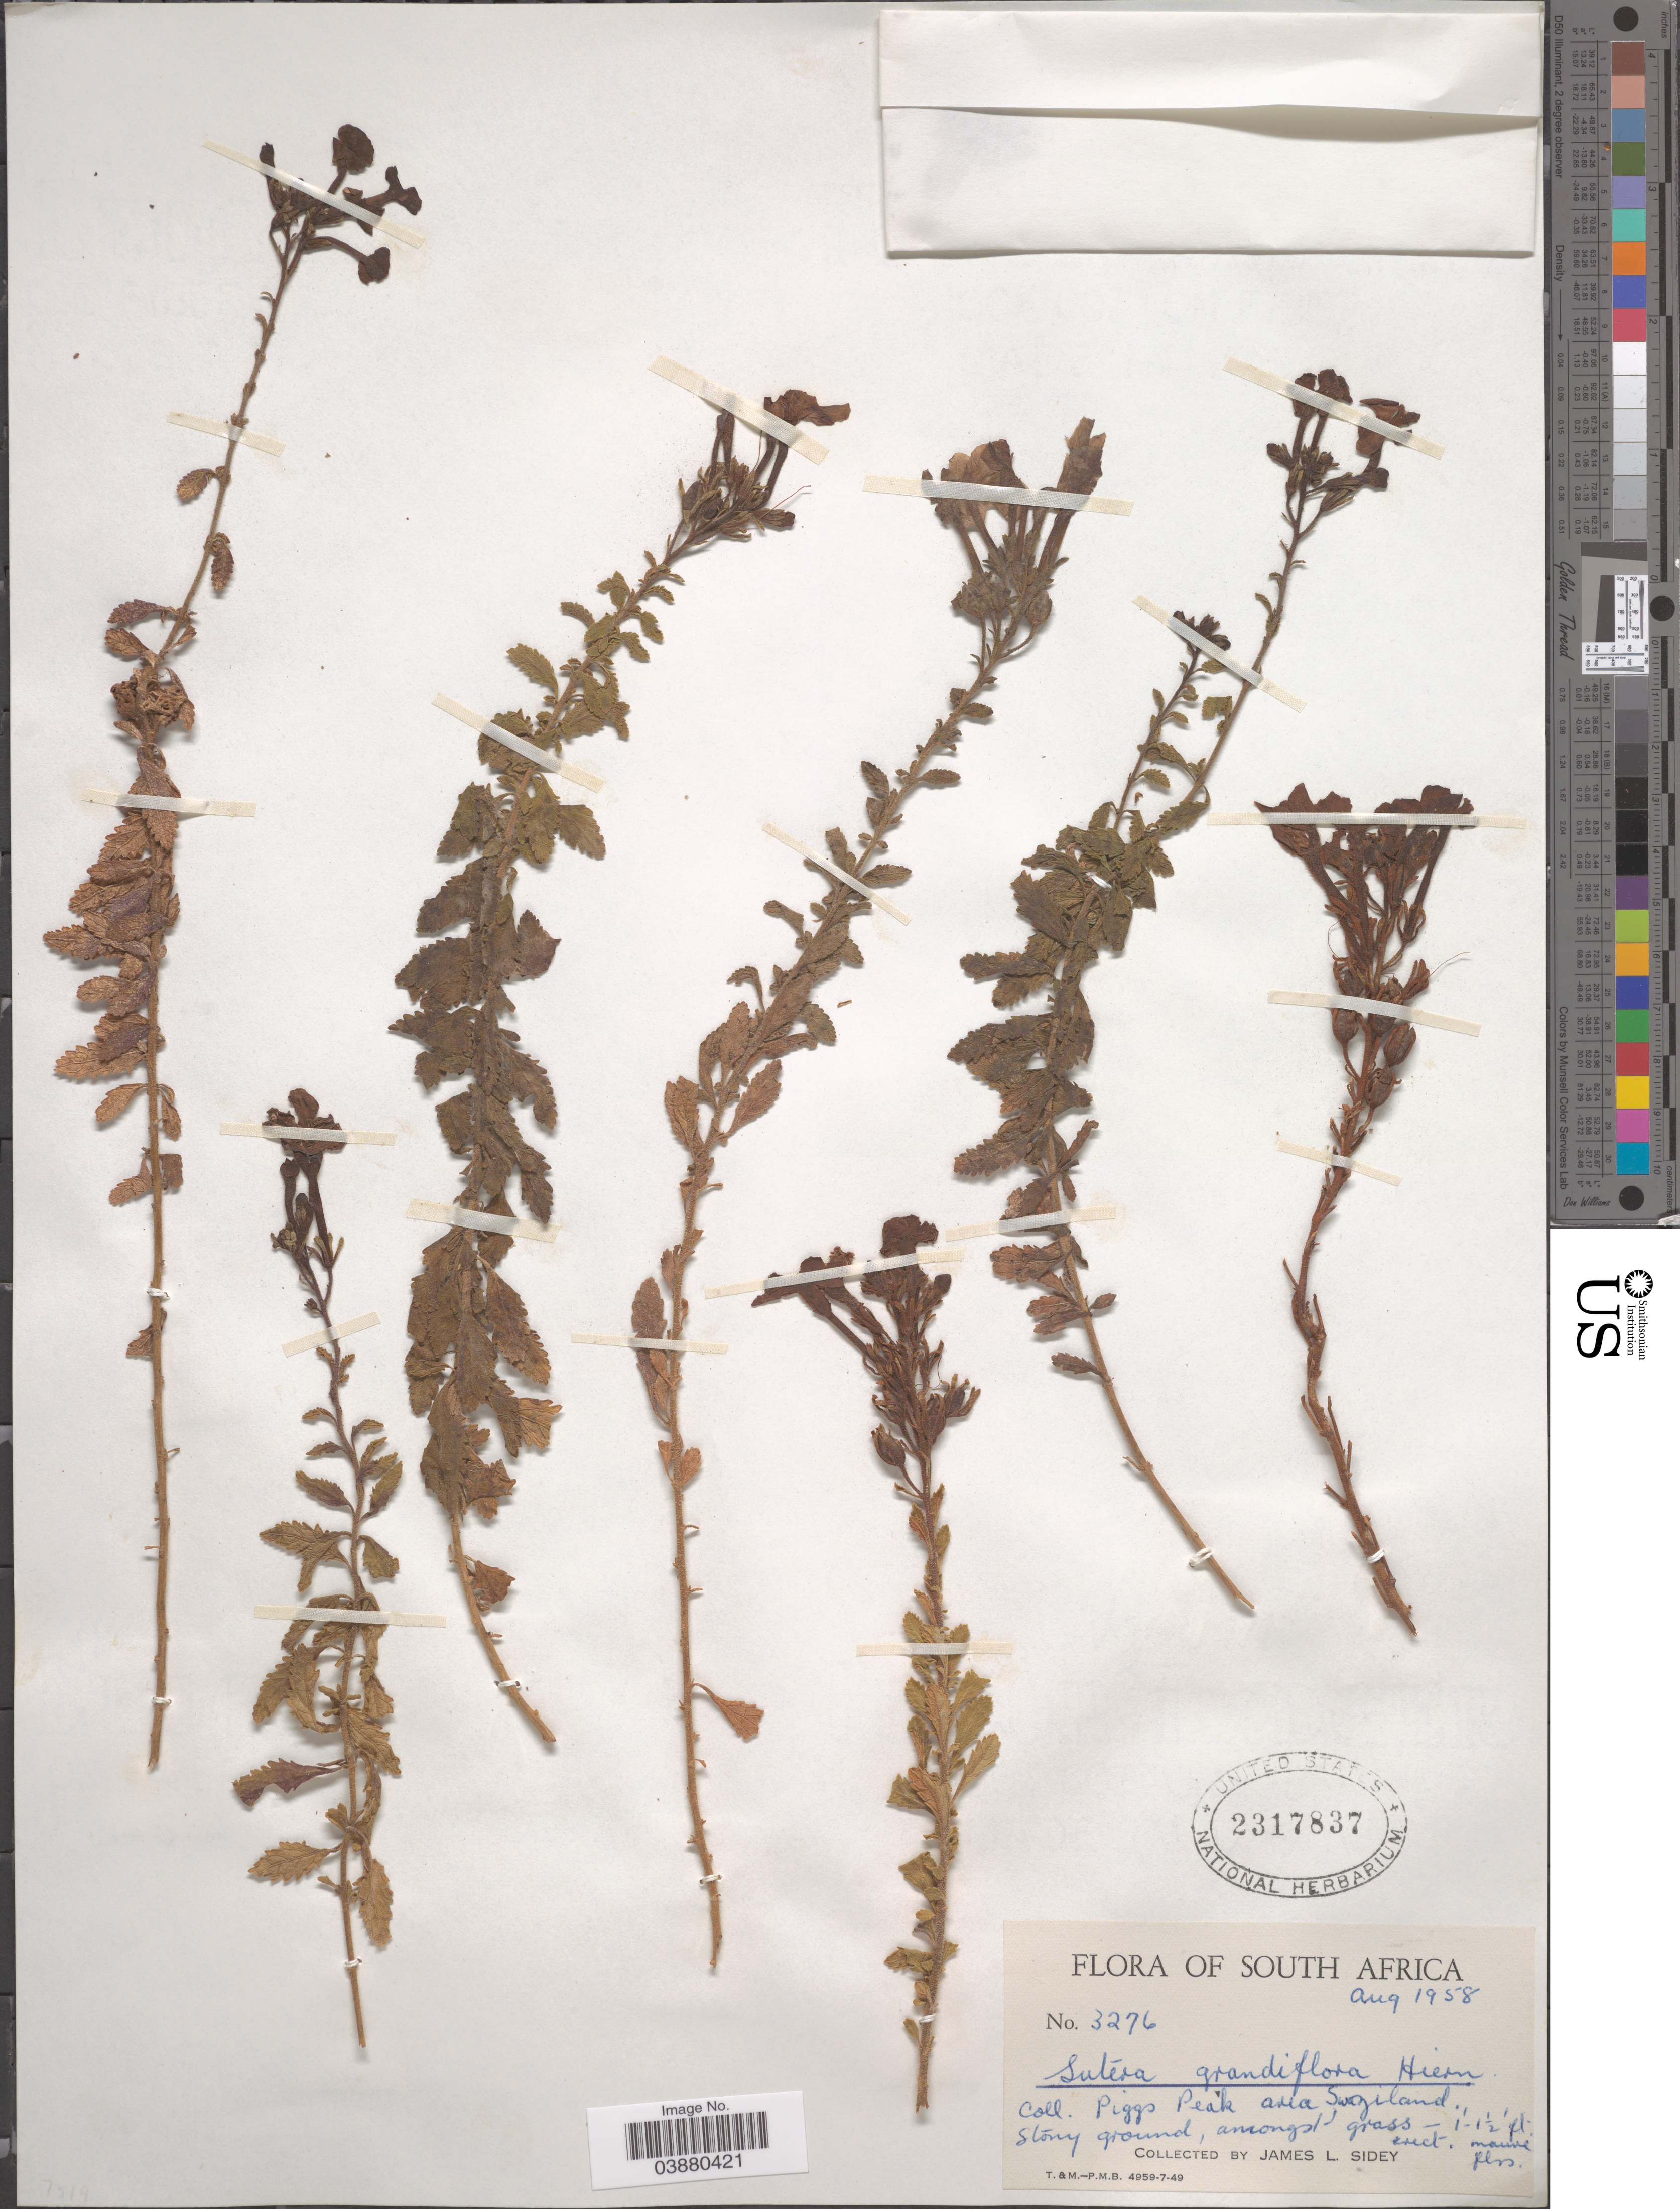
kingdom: Plantae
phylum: Tracheophyta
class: Magnoliopsida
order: Lamiales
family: Scrophulariaceae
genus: Jamesbrittenia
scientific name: Jamesbrittenia grandiflora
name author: (Gand.) Hilliard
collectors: J. L. Sidey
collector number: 3276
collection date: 1958-08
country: Eswatini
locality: South Africa. [unsure placement] Piggs Peak area Swaziland.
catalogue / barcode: US 2317837